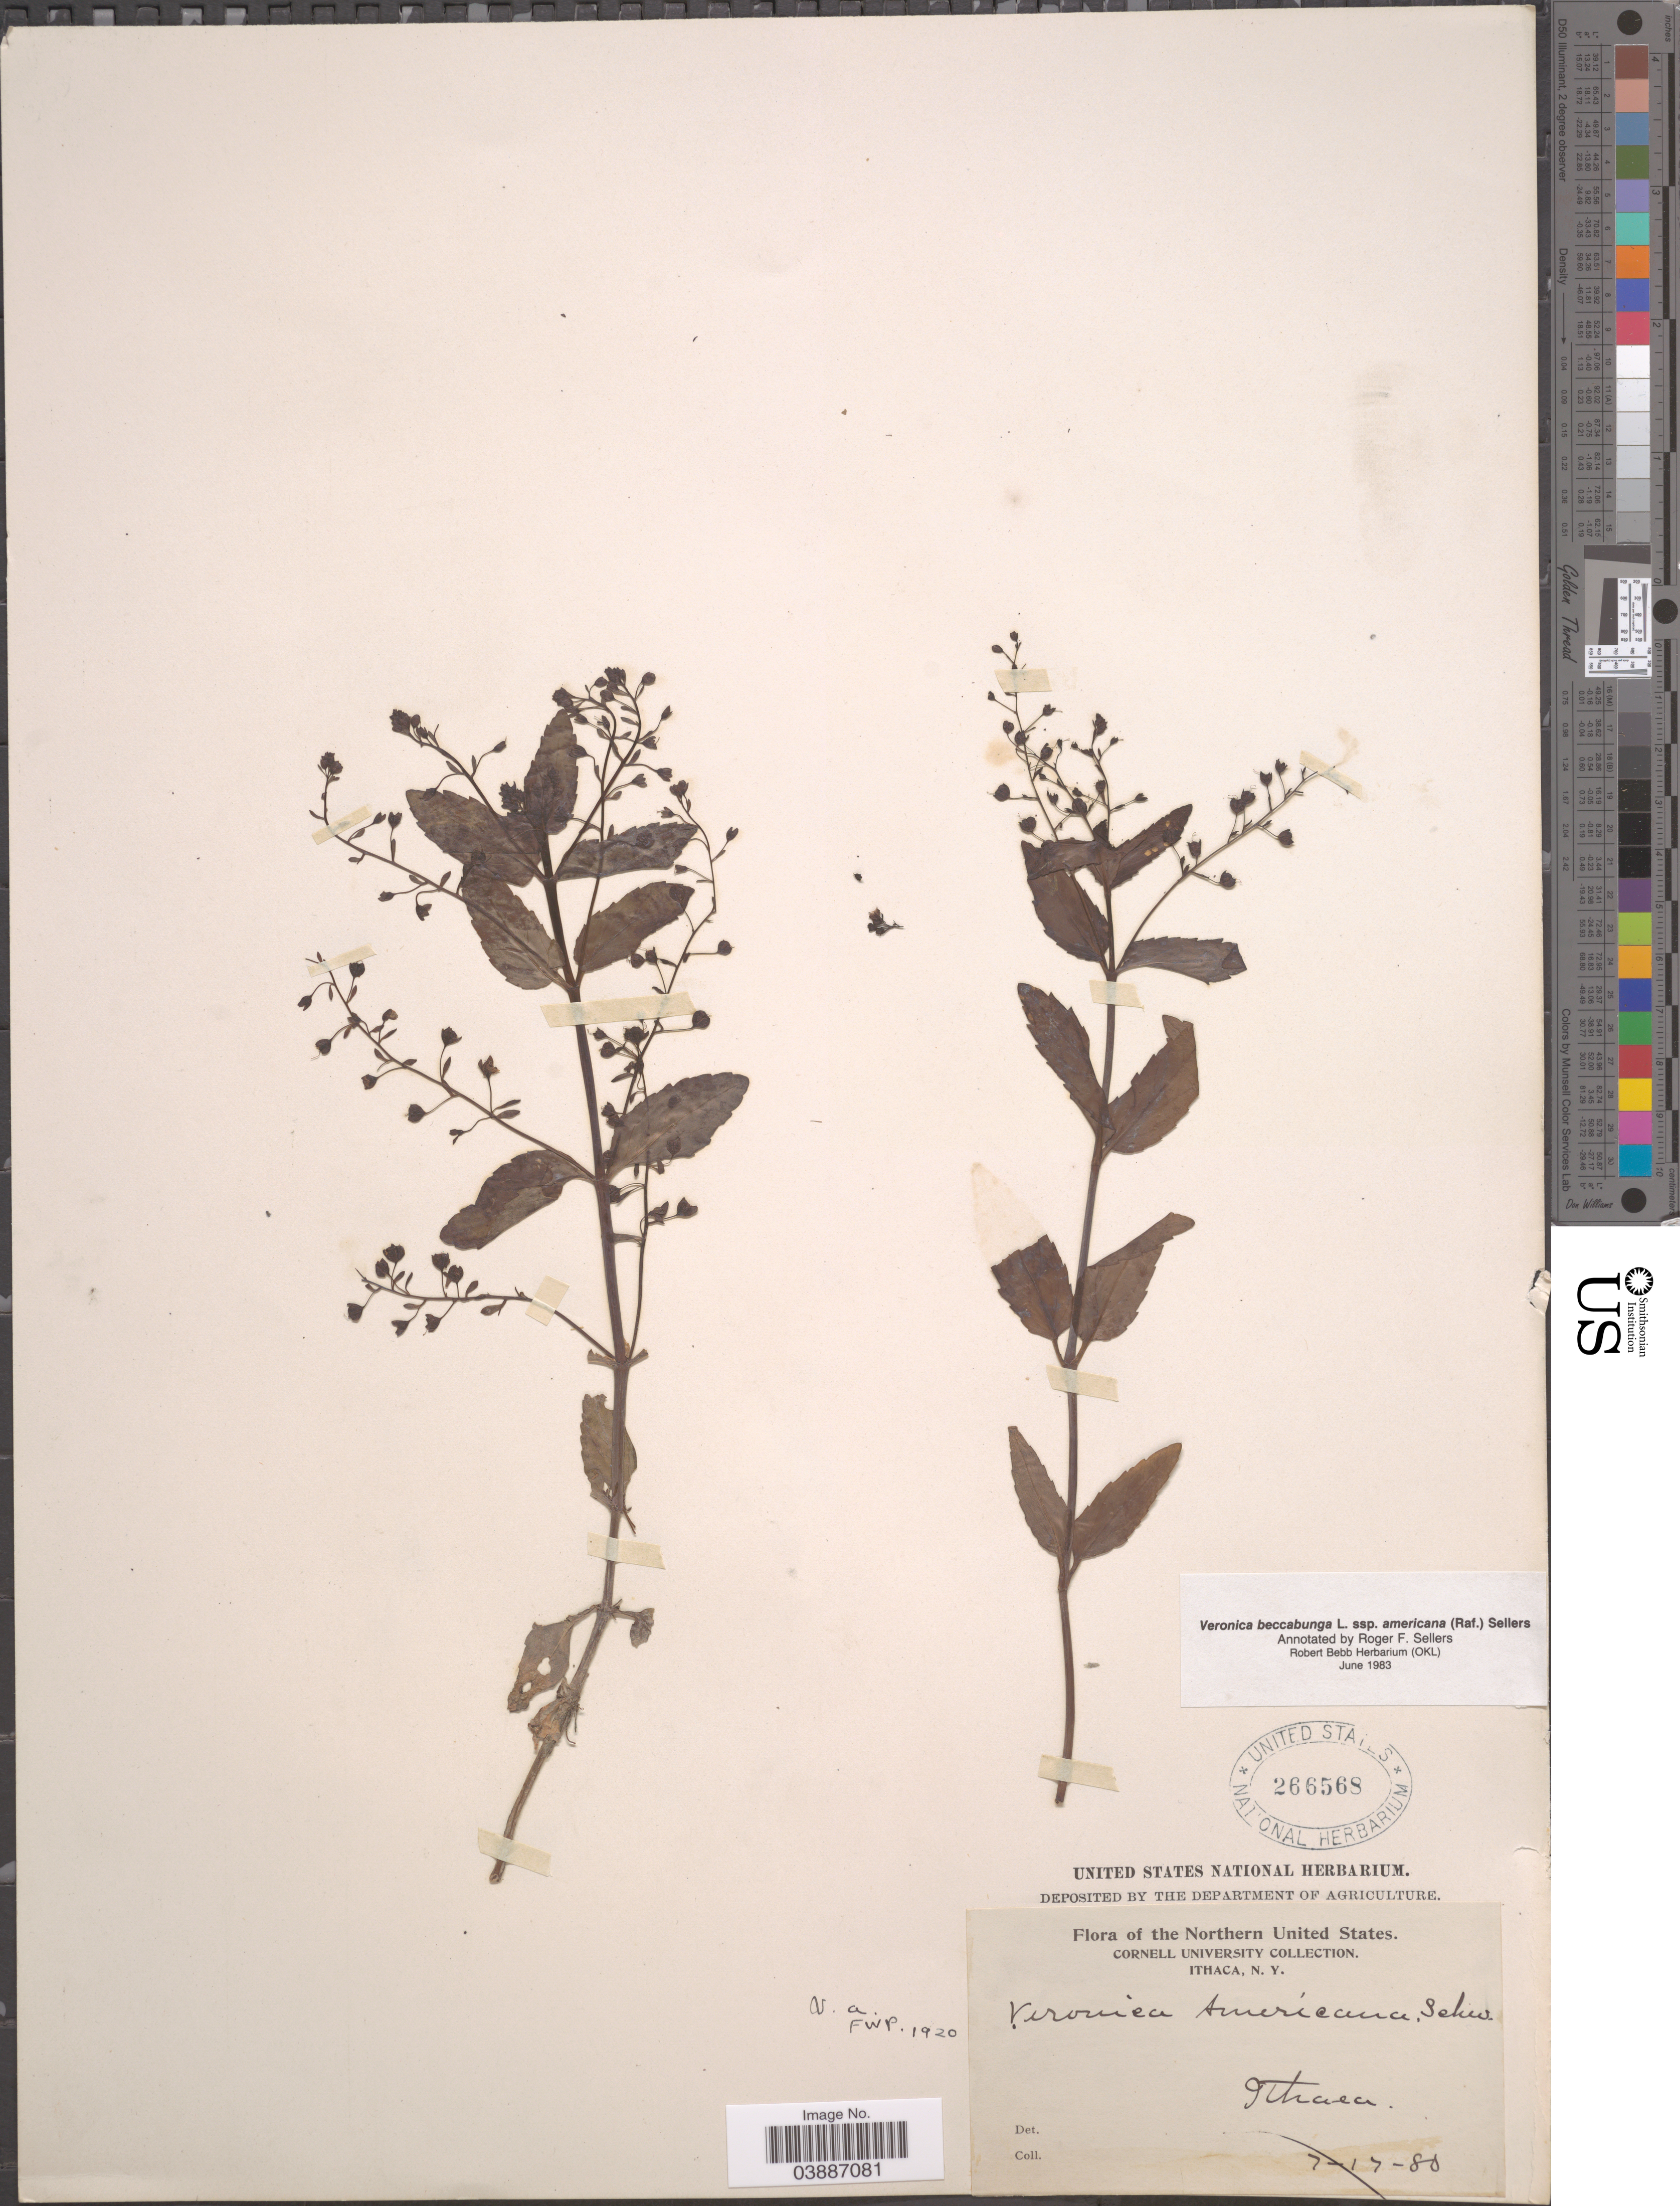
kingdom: Plantae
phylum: Tracheophyta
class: Magnoliopsida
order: Lamiales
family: Plantaginaceae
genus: Veronica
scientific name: Veronica beccabunga subsp. americana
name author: Raf.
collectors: Cornell University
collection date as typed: Transcribed d/m/y: 17/7/80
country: United States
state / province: New York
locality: The Northern United States. Ithaca.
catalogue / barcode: US 266568